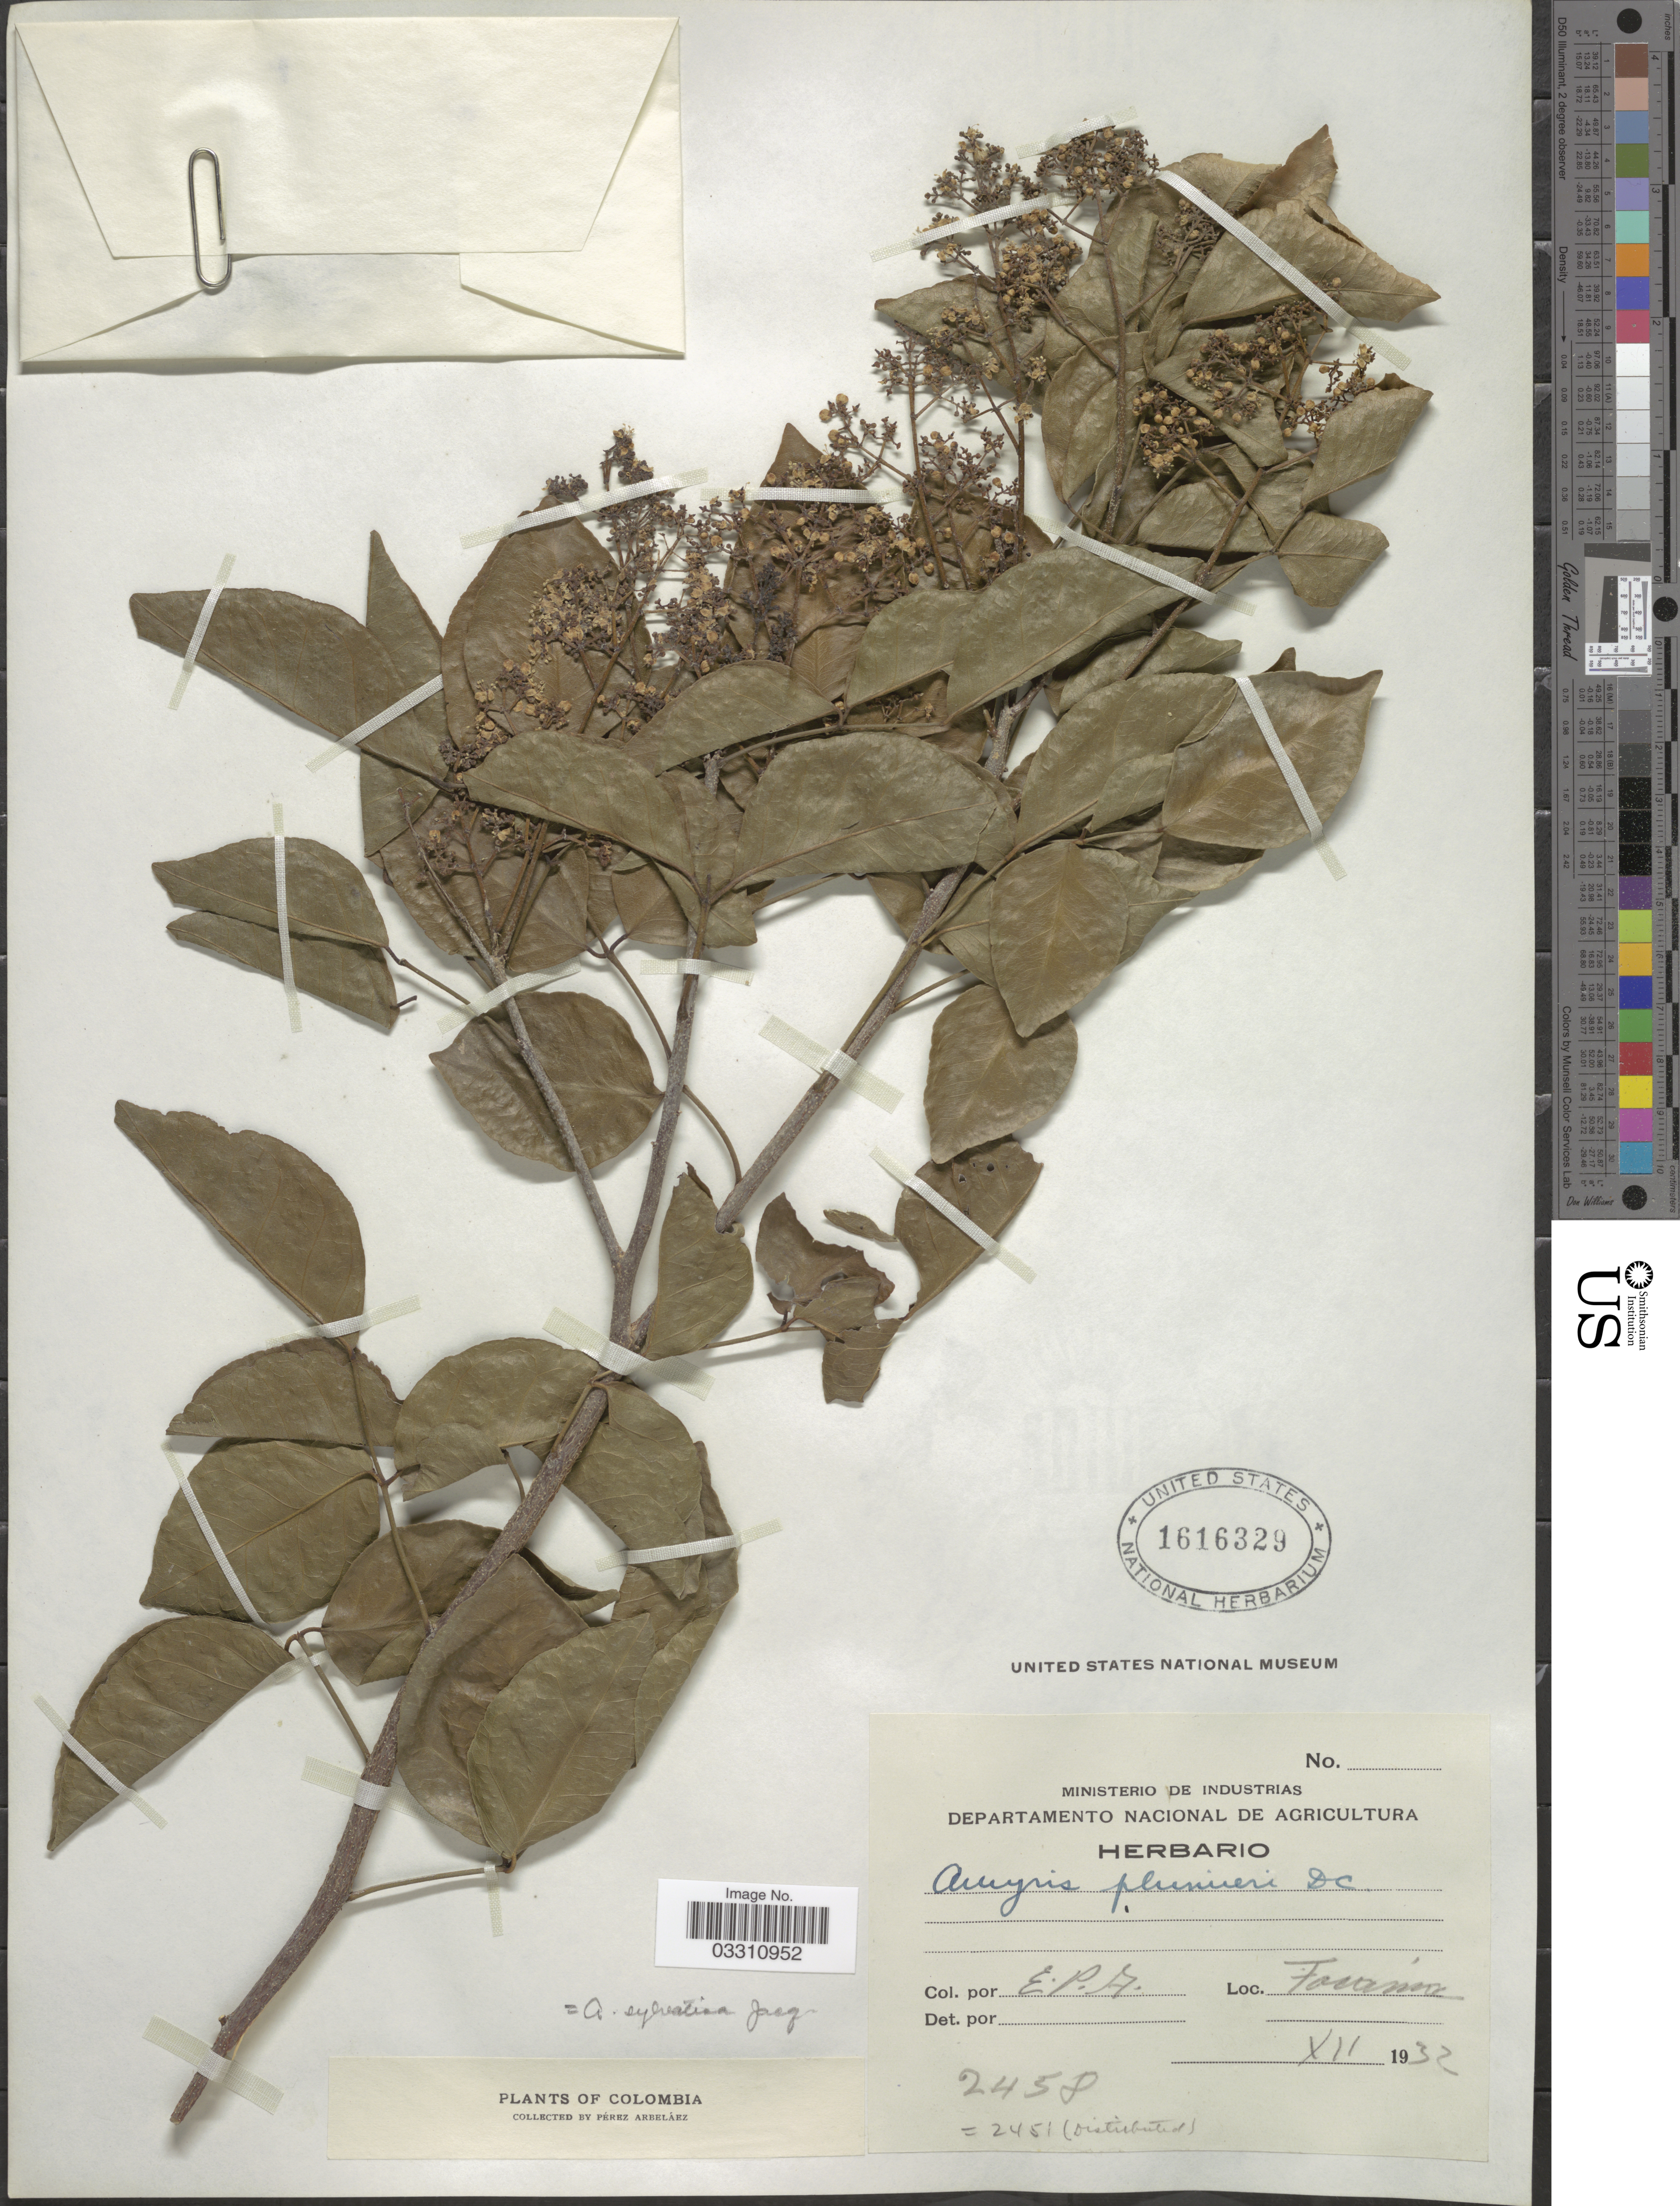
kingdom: Plantae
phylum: Tracheophyta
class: Magnoliopsida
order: Sapindales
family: Rutaceae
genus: Amyris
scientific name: Amyris sylvatica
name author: Jacq.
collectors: E. Pérez Arbeláez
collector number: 2458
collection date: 1932-12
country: Colombia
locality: Tocaima.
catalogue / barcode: US 1616329